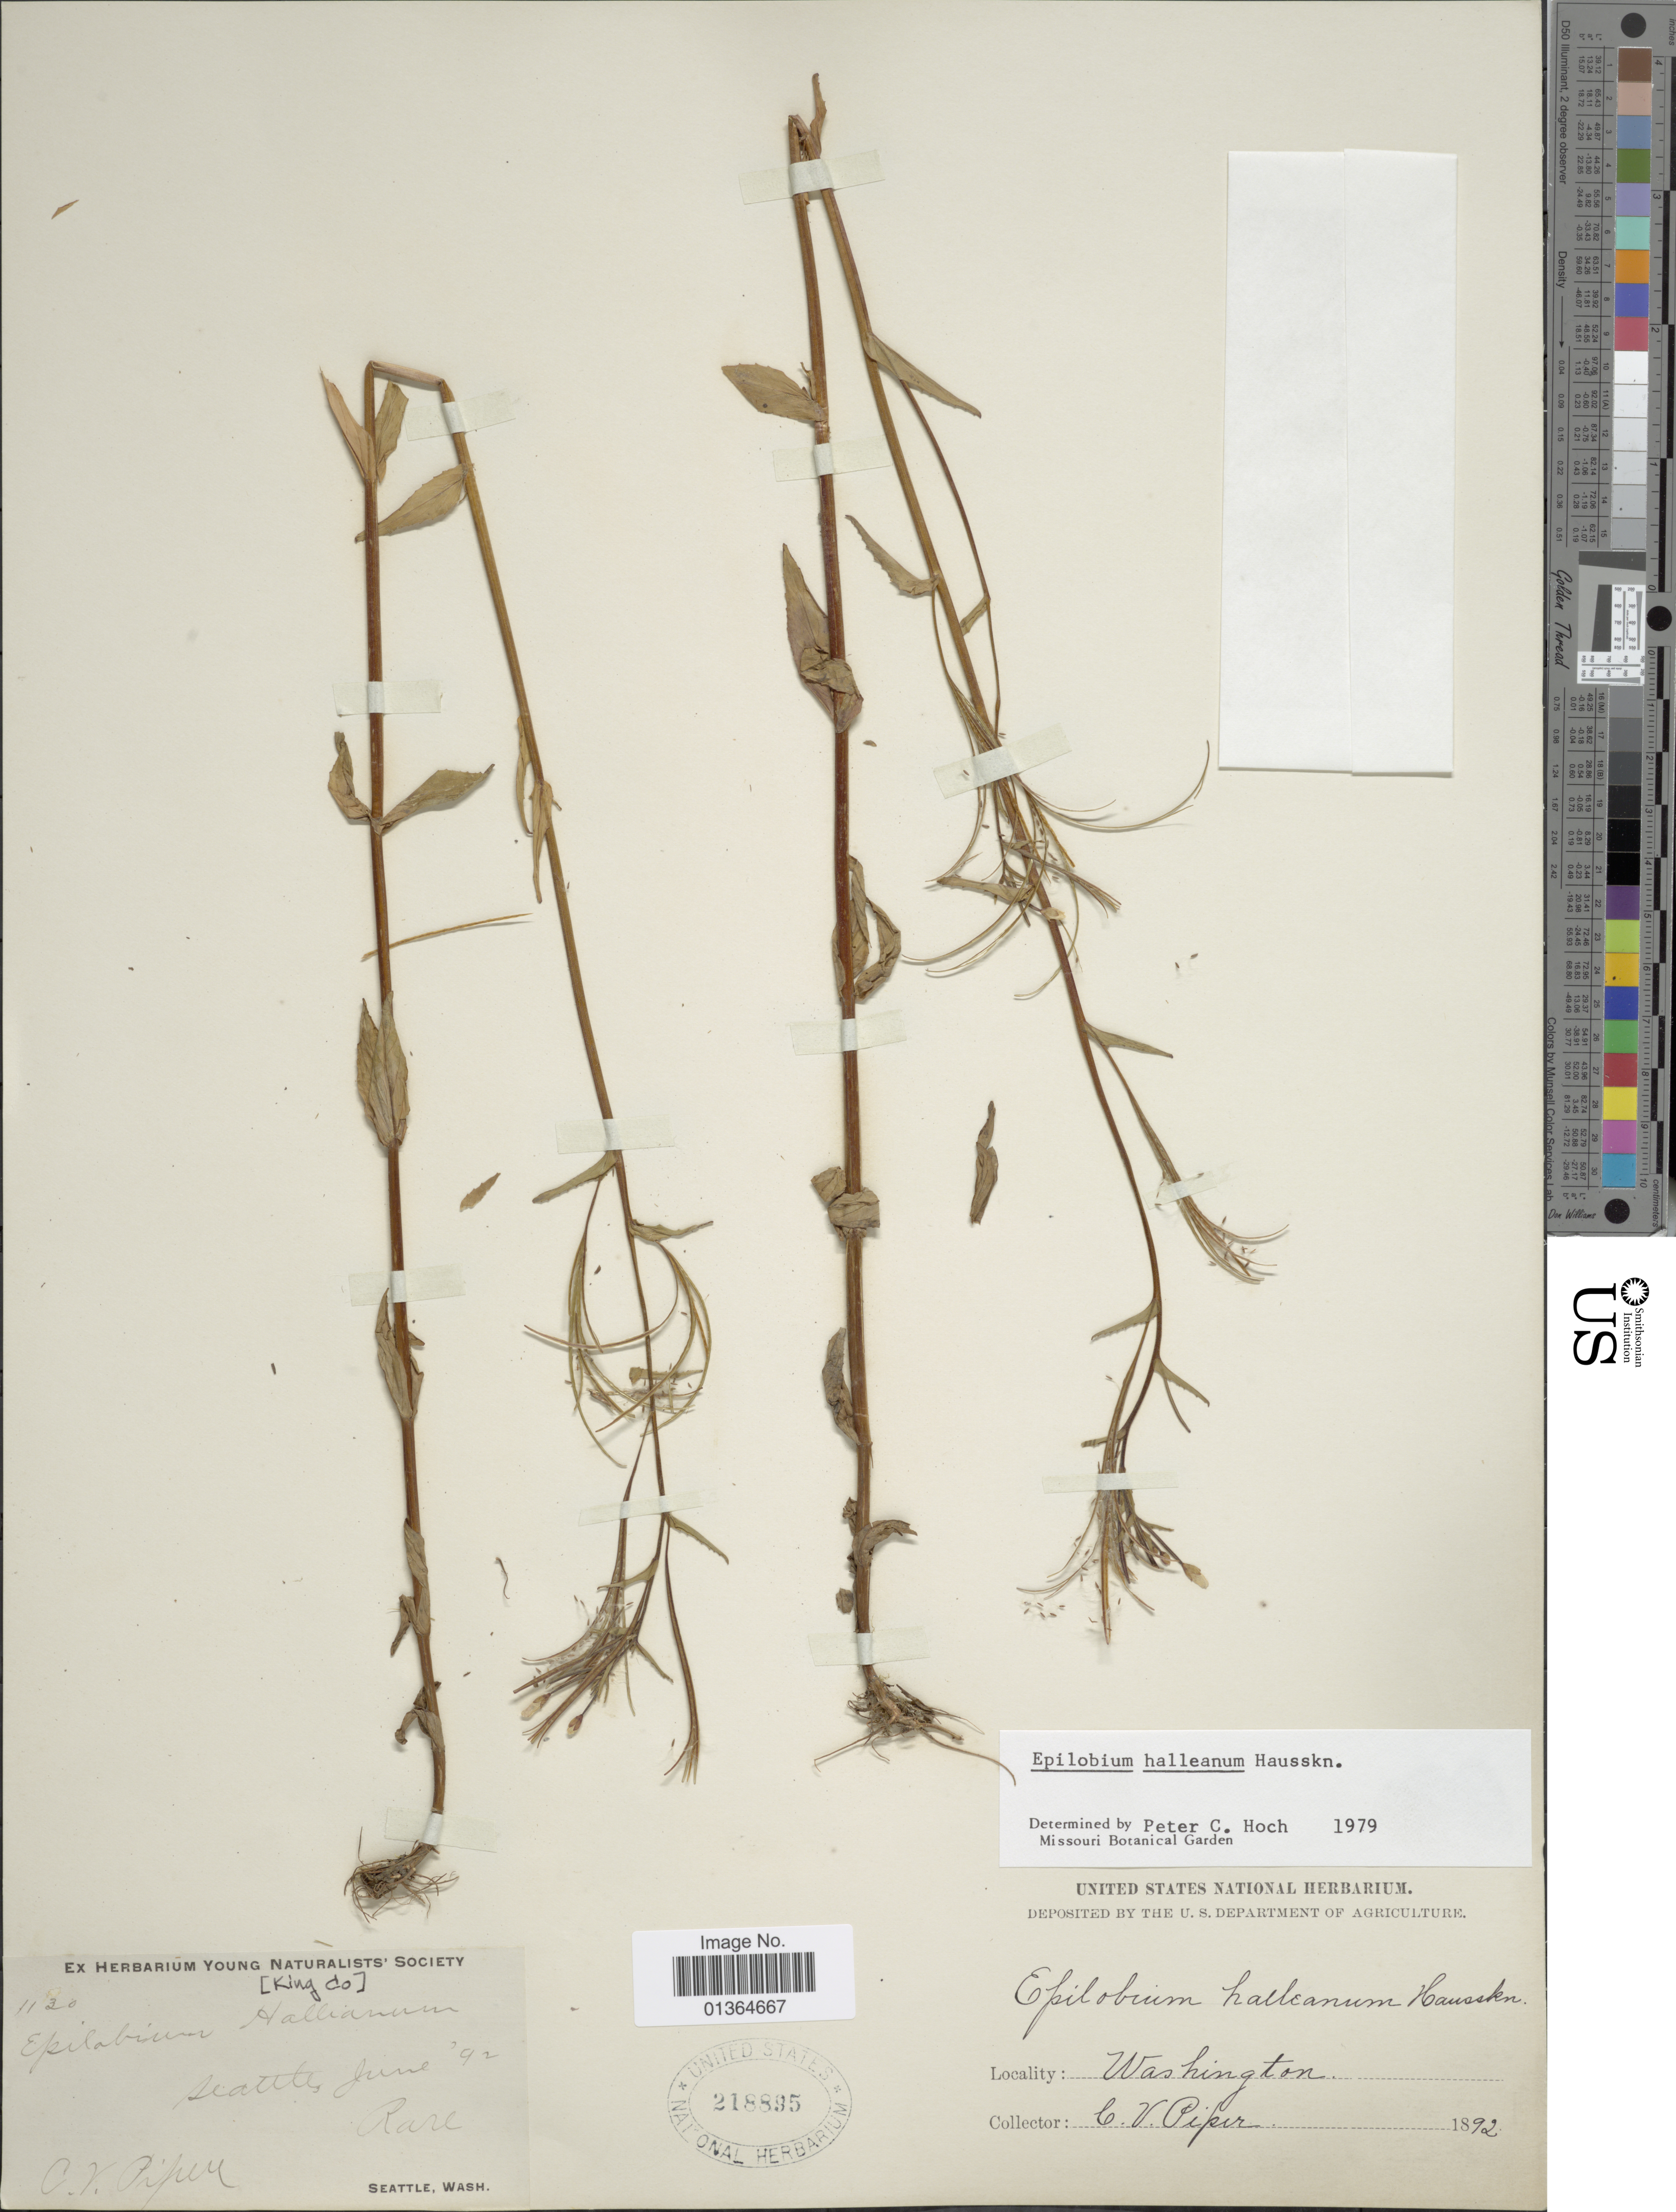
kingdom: Plantae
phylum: Tracheophyta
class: Magnoliopsida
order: Myrtales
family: Onagraceae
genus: Epilobium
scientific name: Epilobium hallianum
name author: Hausskn.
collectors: C. V. Piper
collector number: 1130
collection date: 1892-06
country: United States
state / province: Washington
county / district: King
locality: [King Co.], Seattle.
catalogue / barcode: US 218895